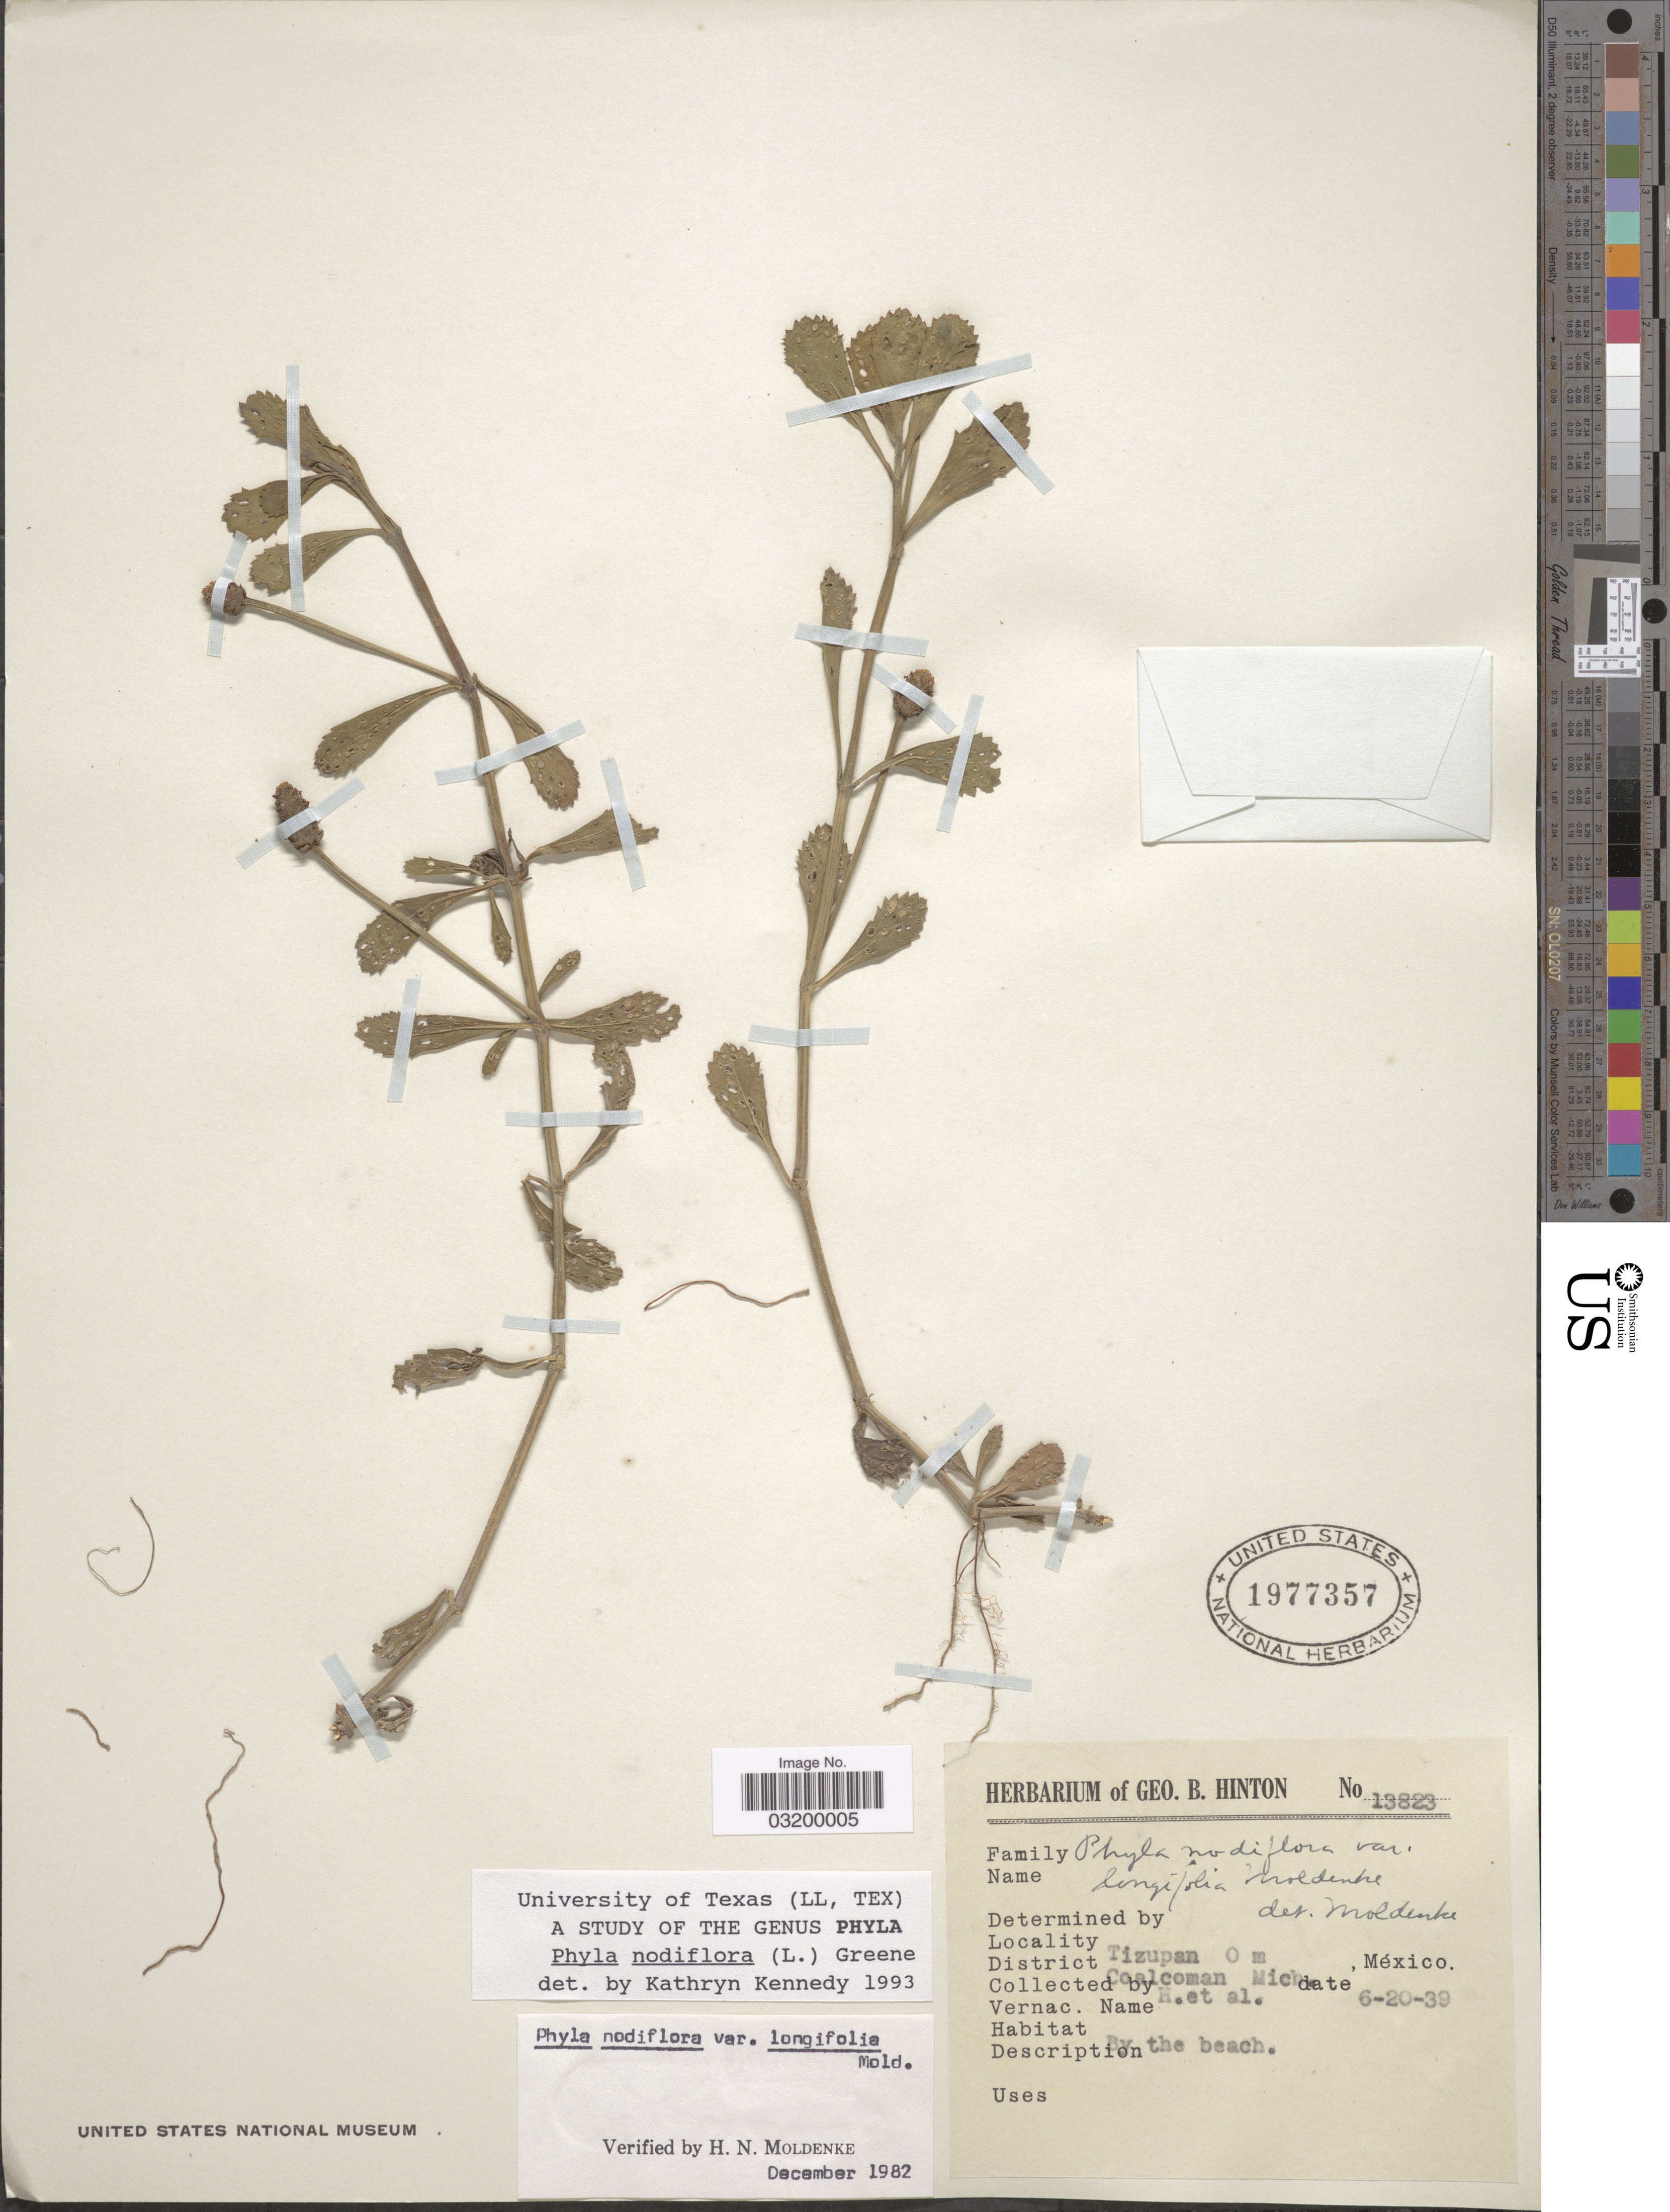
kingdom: Plantae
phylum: Tracheophyta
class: Magnoliopsida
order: Lamiales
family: Verbenaceae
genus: Phyla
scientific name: Phyla nodiflora var. nodiflora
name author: (L.) Greene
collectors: G. B. Hinton & et al.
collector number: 13823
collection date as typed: Transcribed d/m/y: 20/6/39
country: Mexico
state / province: Michoacán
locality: Tizupan, District Coalcoman.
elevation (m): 0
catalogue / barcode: US 1977357